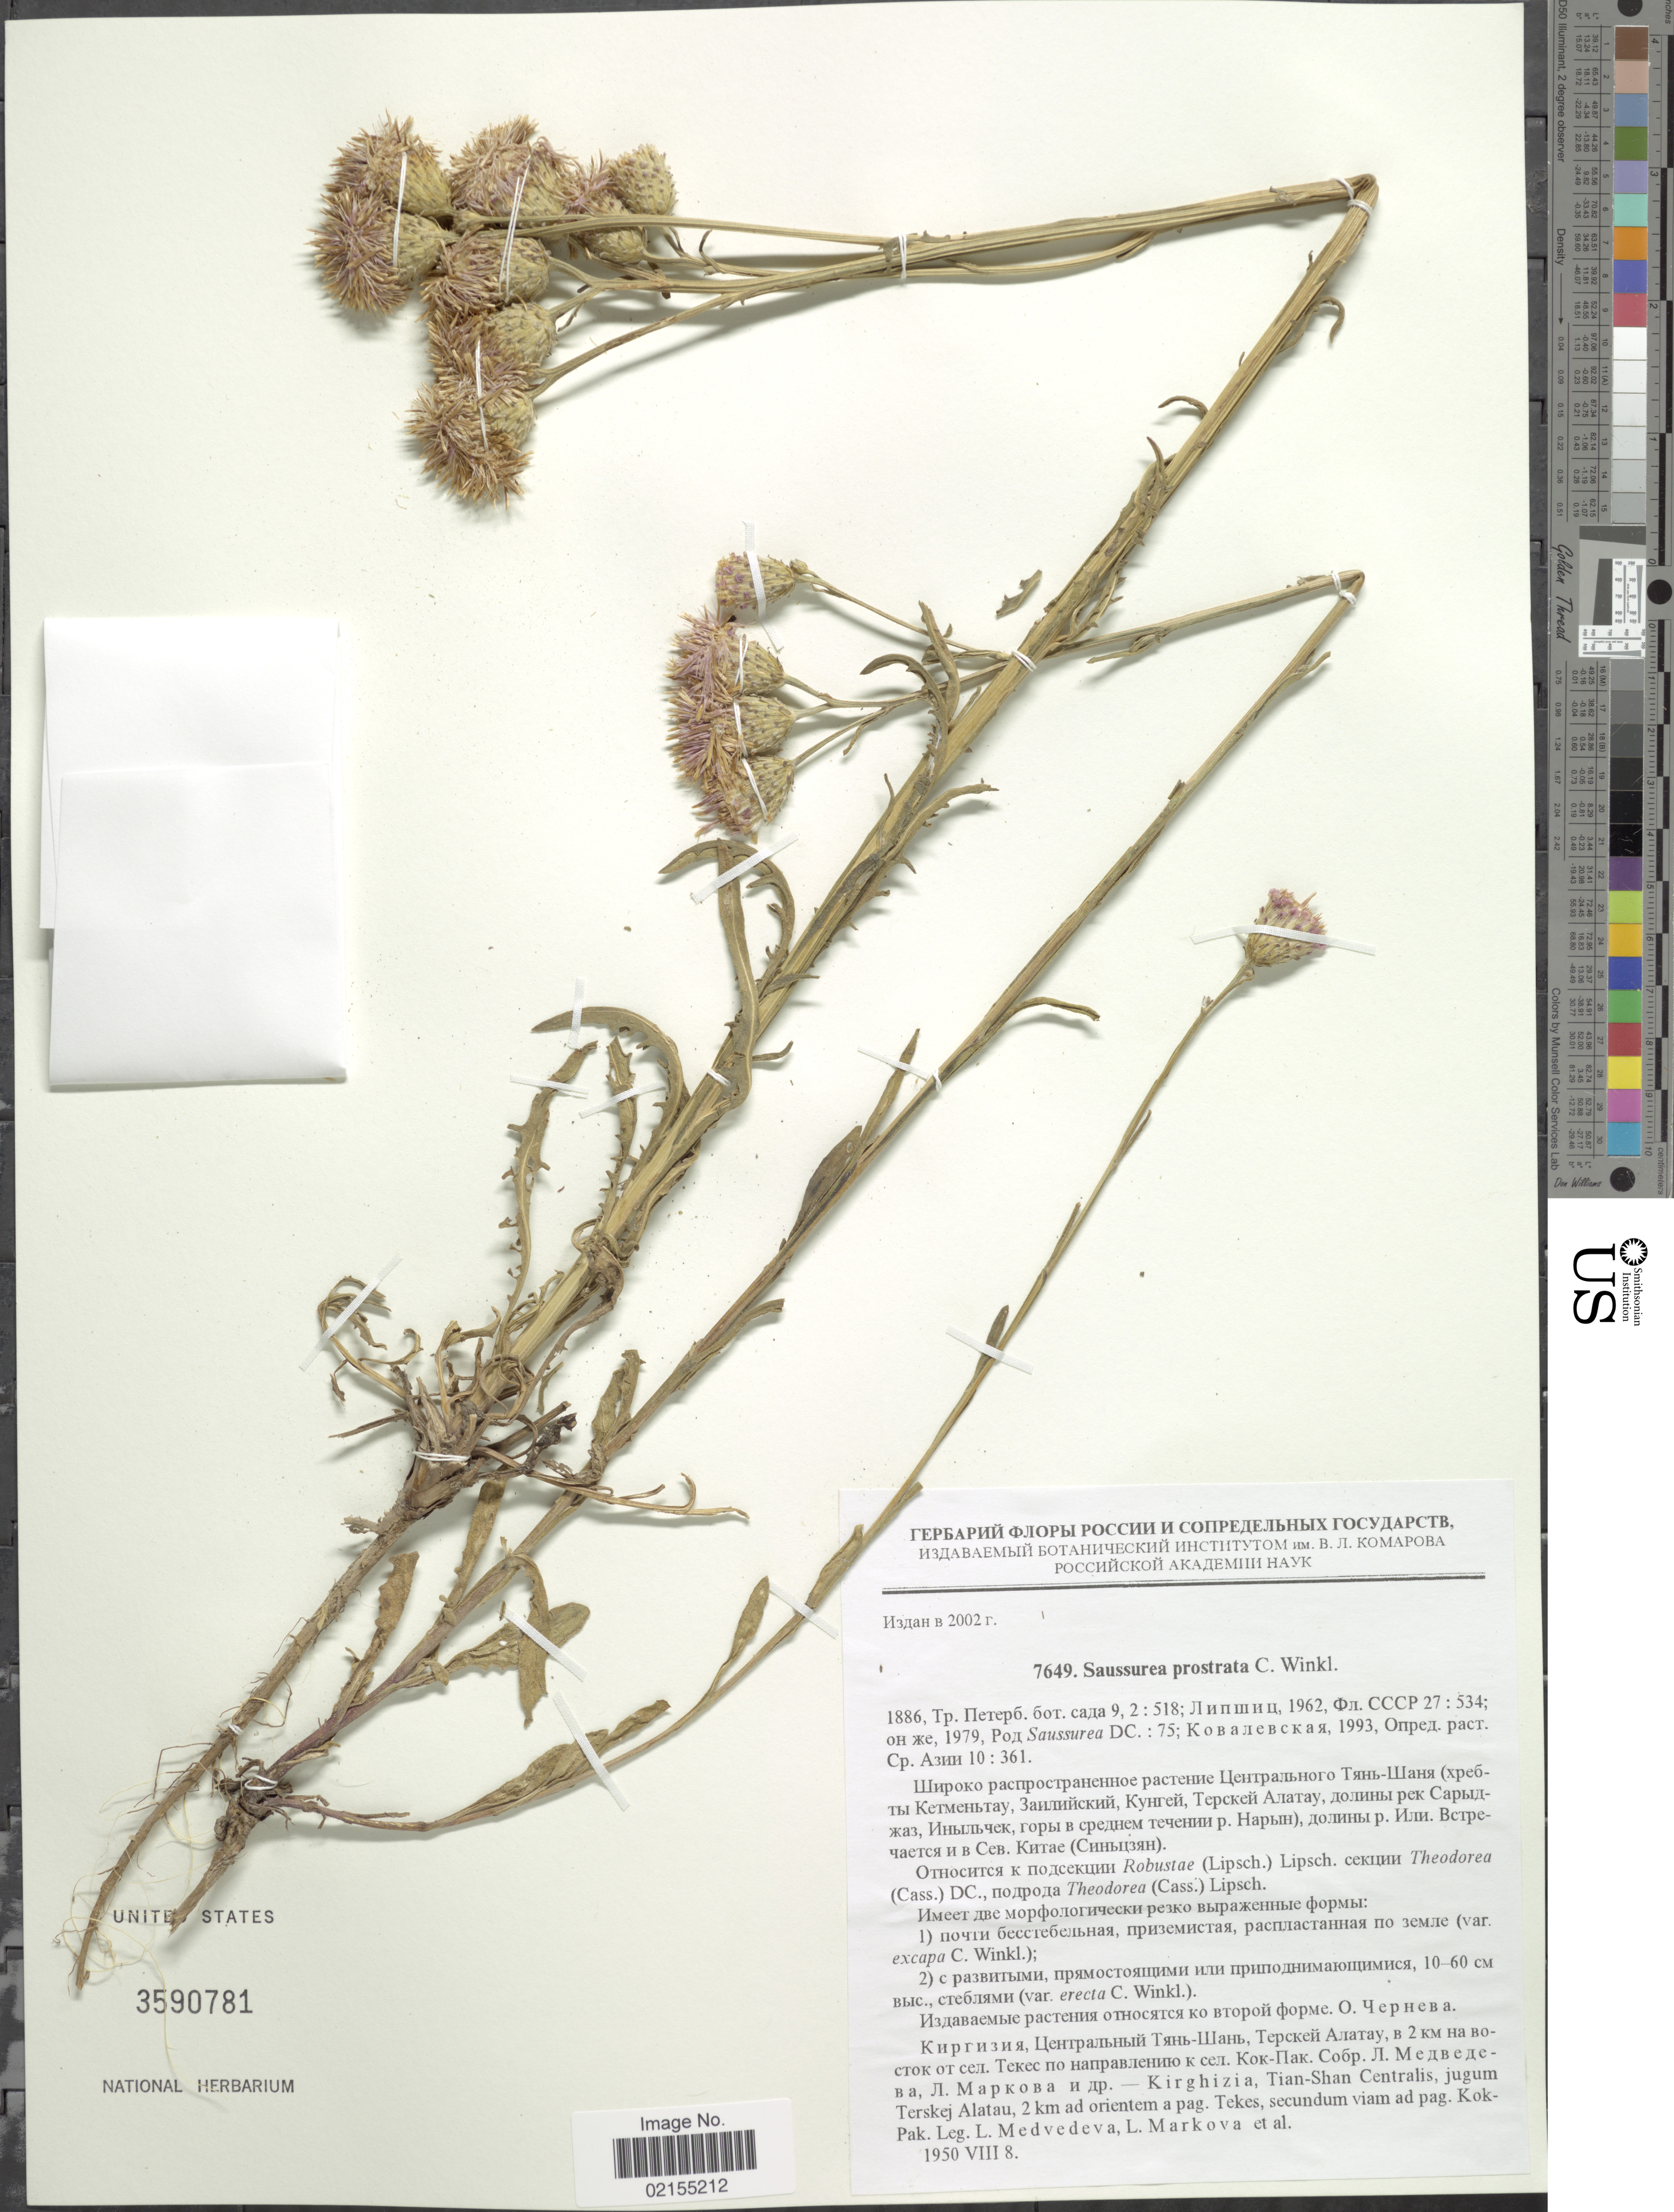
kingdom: Plantae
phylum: Tracheophyta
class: Magnoliopsida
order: Asterales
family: Asteraceae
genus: Saussurea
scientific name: Saussurea prostrata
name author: C. Winkl.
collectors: L. Medvedeva, L. Markova & et al.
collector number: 7649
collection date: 1950-08-08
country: Kyrgyzstan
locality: Kirghizia, Tian-Shan Centralis, jugum Terskej Alatau, 2 km ad orientem a pag. Tekes, secundum viam ad pag. KokPak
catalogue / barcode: US 3590781